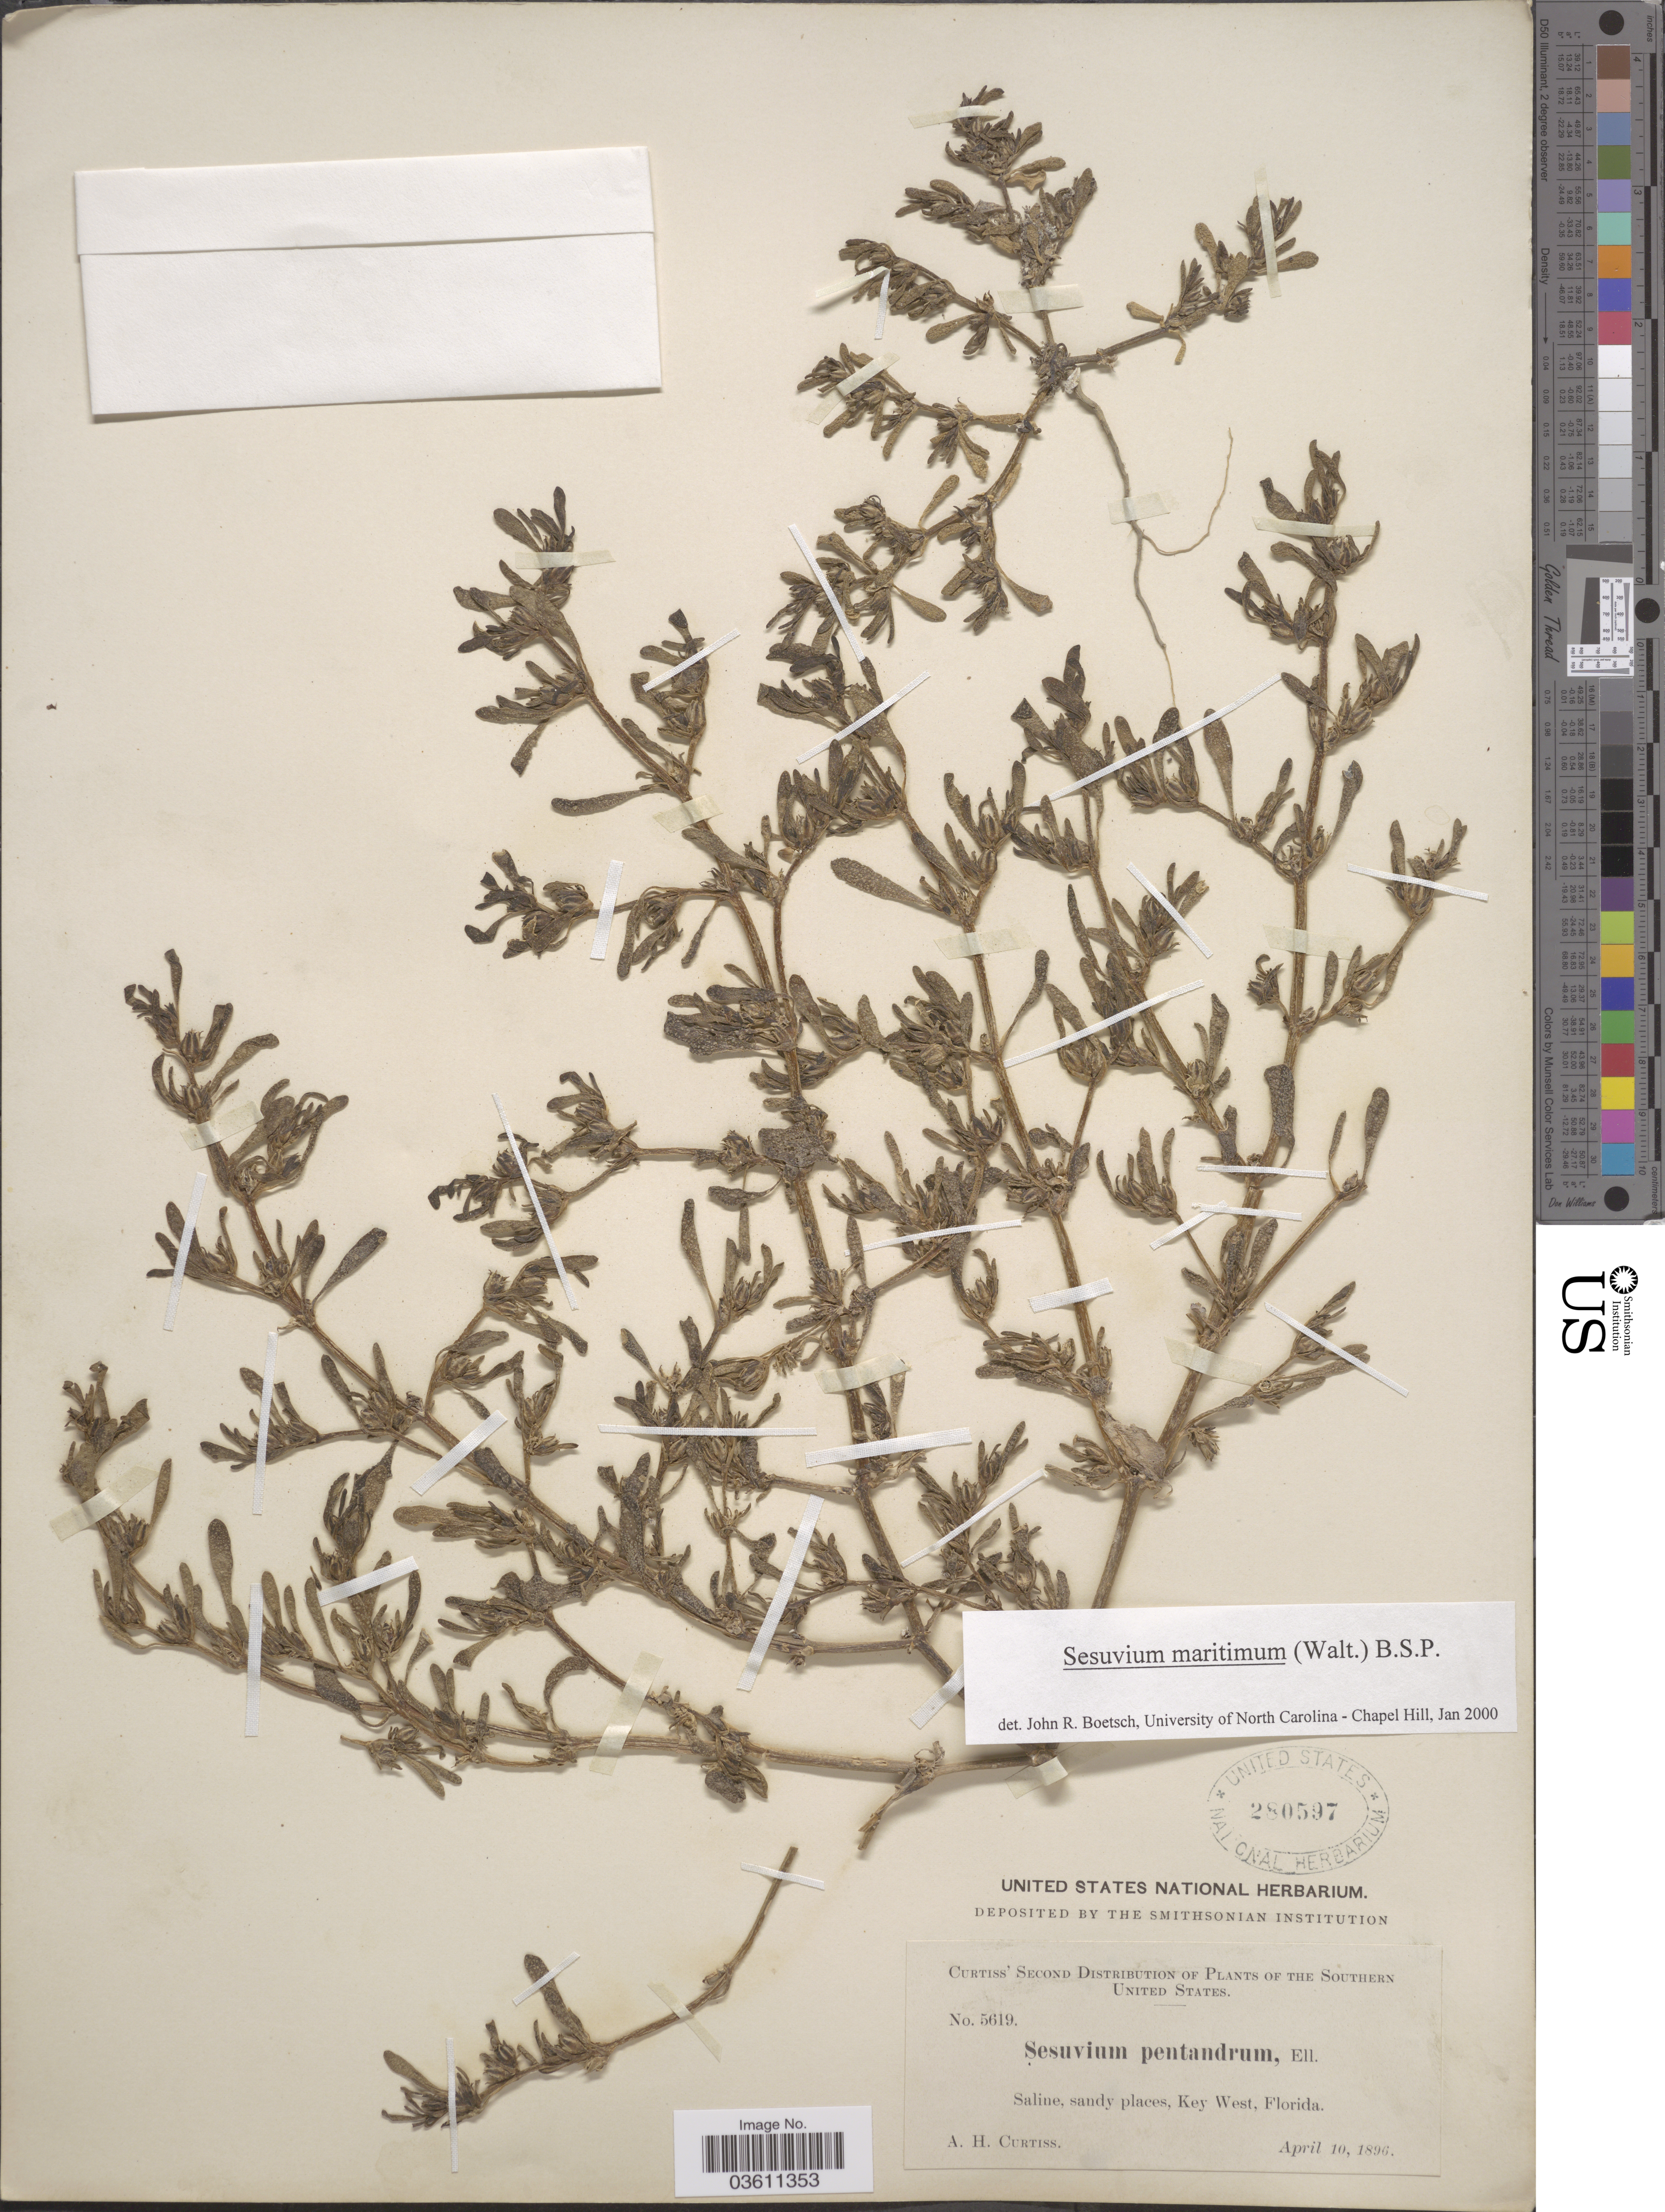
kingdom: Plantae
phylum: Tracheophyta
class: Magnoliopsida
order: Caryophyllales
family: Aizoaceae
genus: Sesuvium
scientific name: Sesuvium maritimum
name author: (Walter) Britton, Stearns & Poggenb.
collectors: A. H. Curtiss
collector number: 5619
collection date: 1896-04-10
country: United States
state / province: Florida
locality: Southern United States. Key West.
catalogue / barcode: US 280597